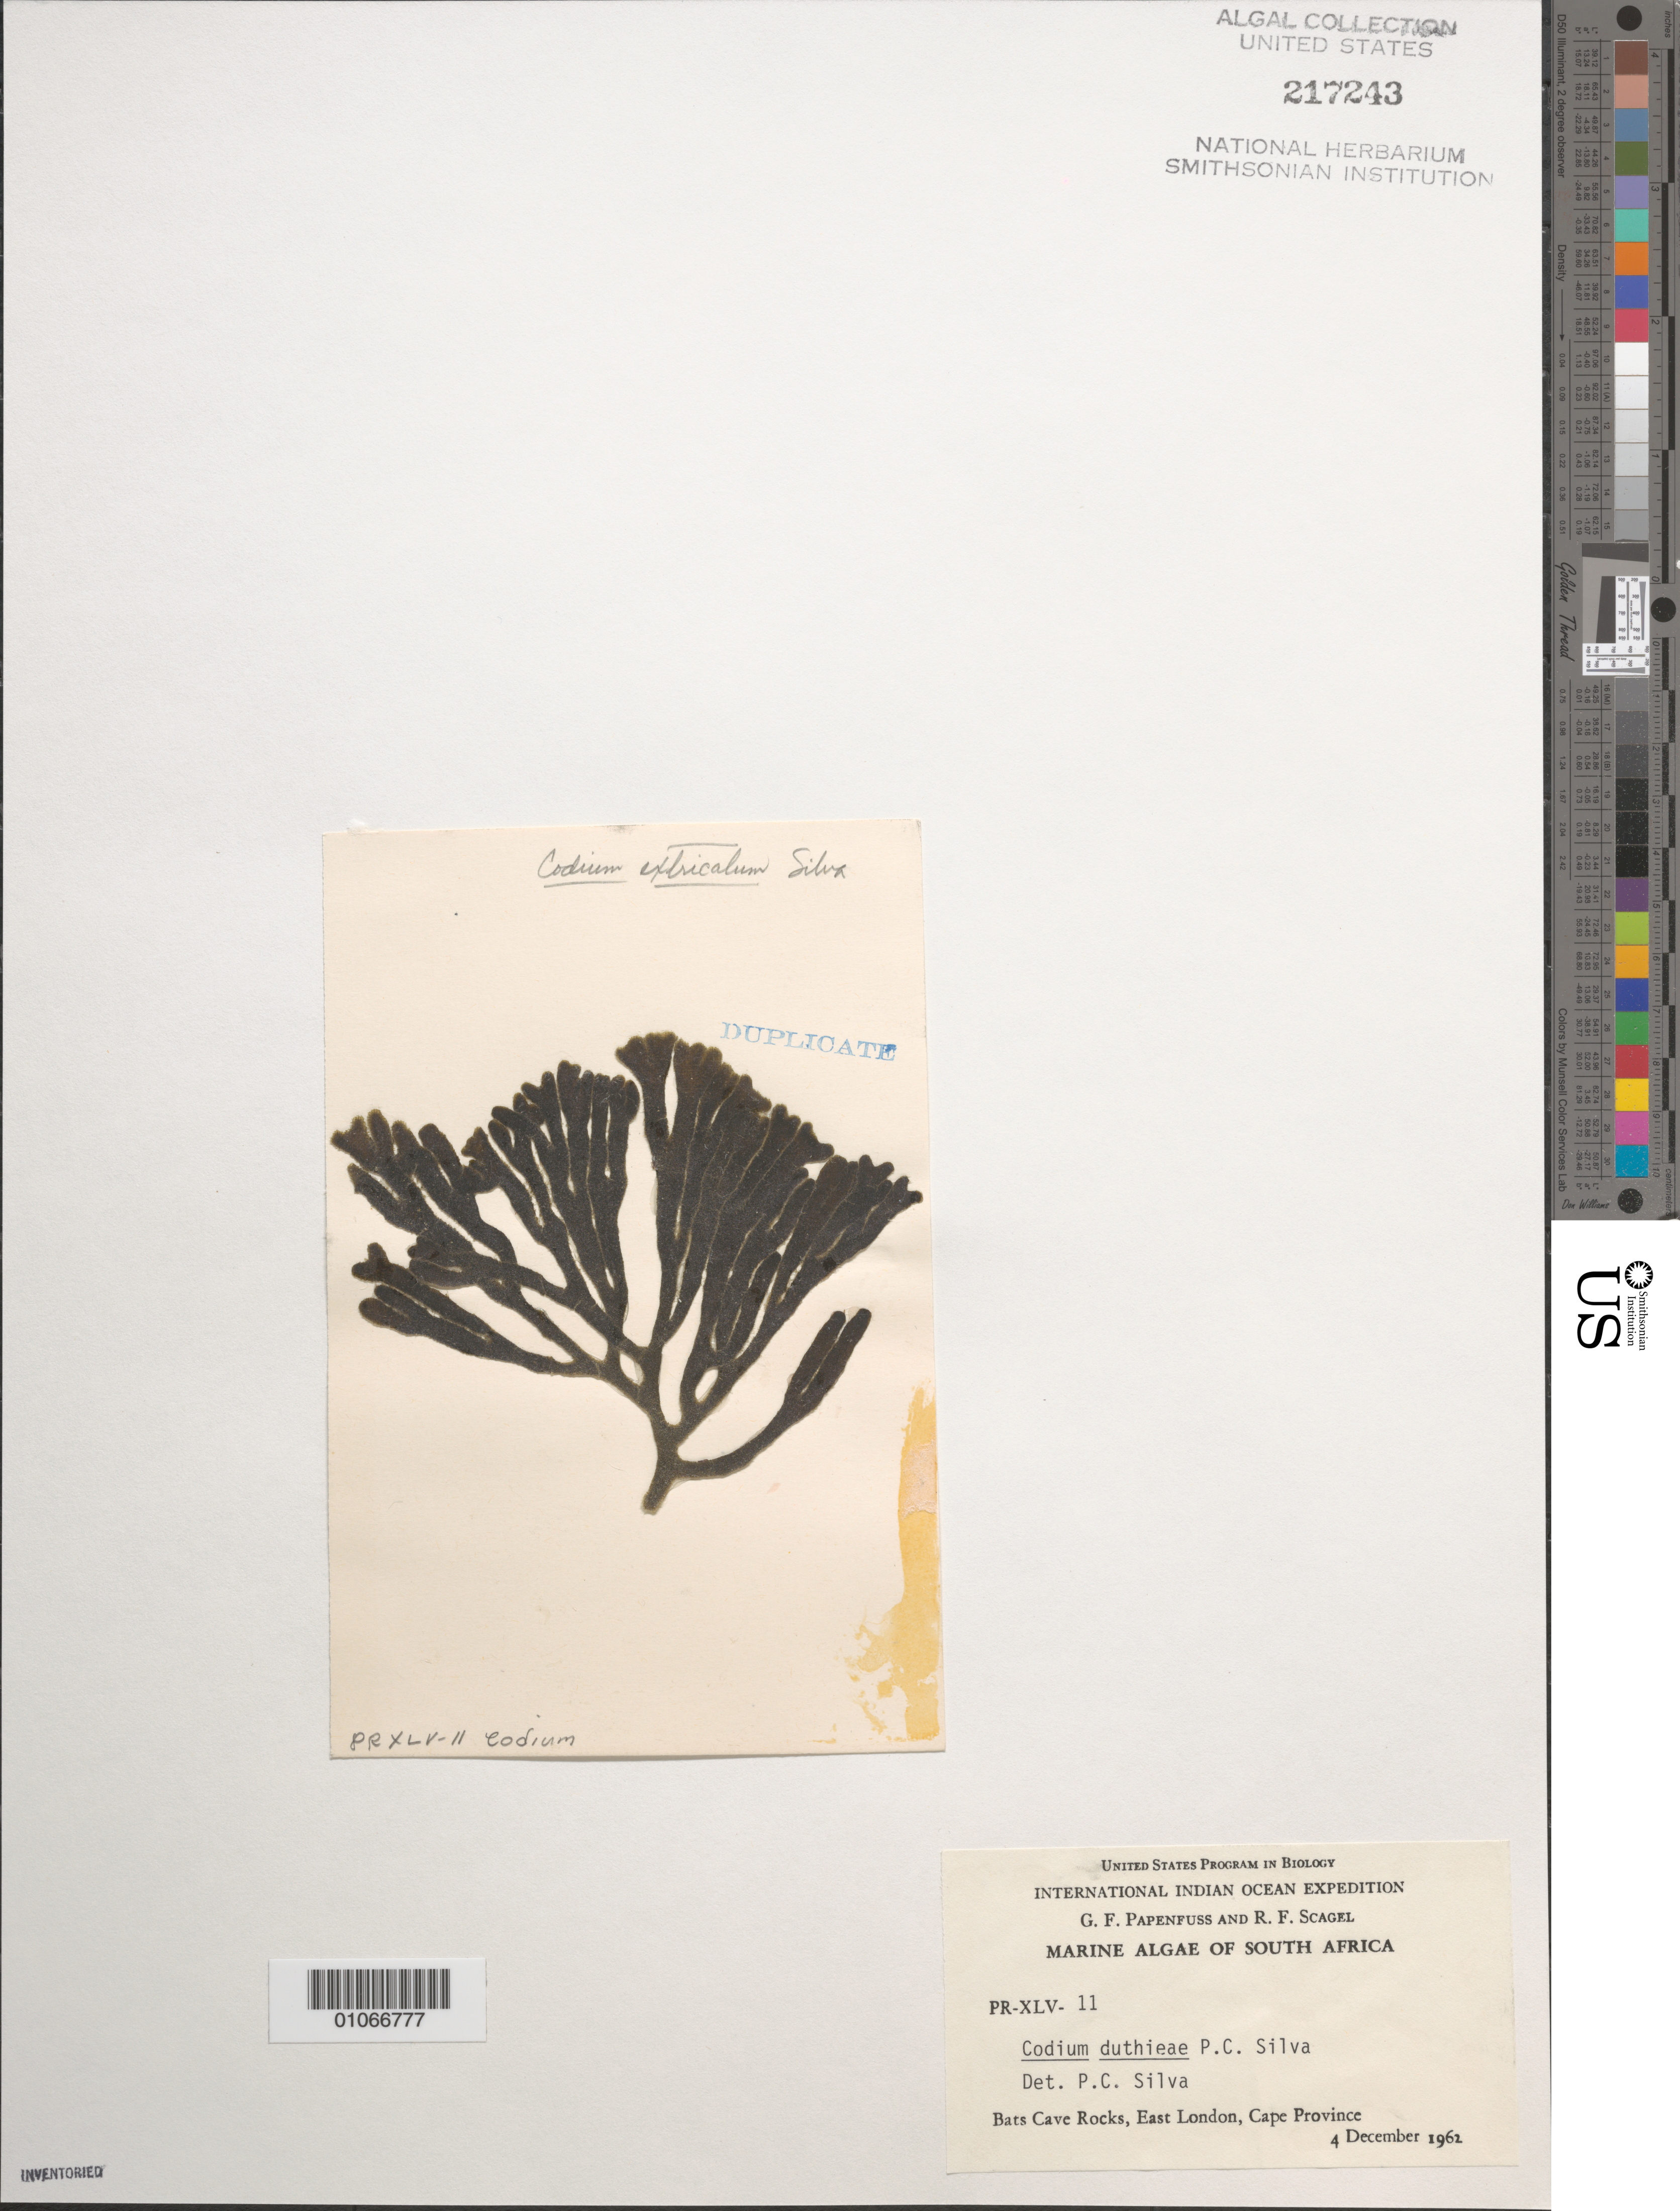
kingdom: Plantae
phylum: Chlorophyta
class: Ulvophyceae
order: Bryopsidales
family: Codiaceae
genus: Codium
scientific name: Codium duthieae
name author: P.C. Silva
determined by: Silva, P. C.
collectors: G. Papenfuss & R. F. Scagel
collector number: PR-XLV-11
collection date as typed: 04 Dec 1962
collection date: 1962-12-04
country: South Africa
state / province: Eastern Cape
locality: Bats Cave Rocks, East London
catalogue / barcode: US 217243